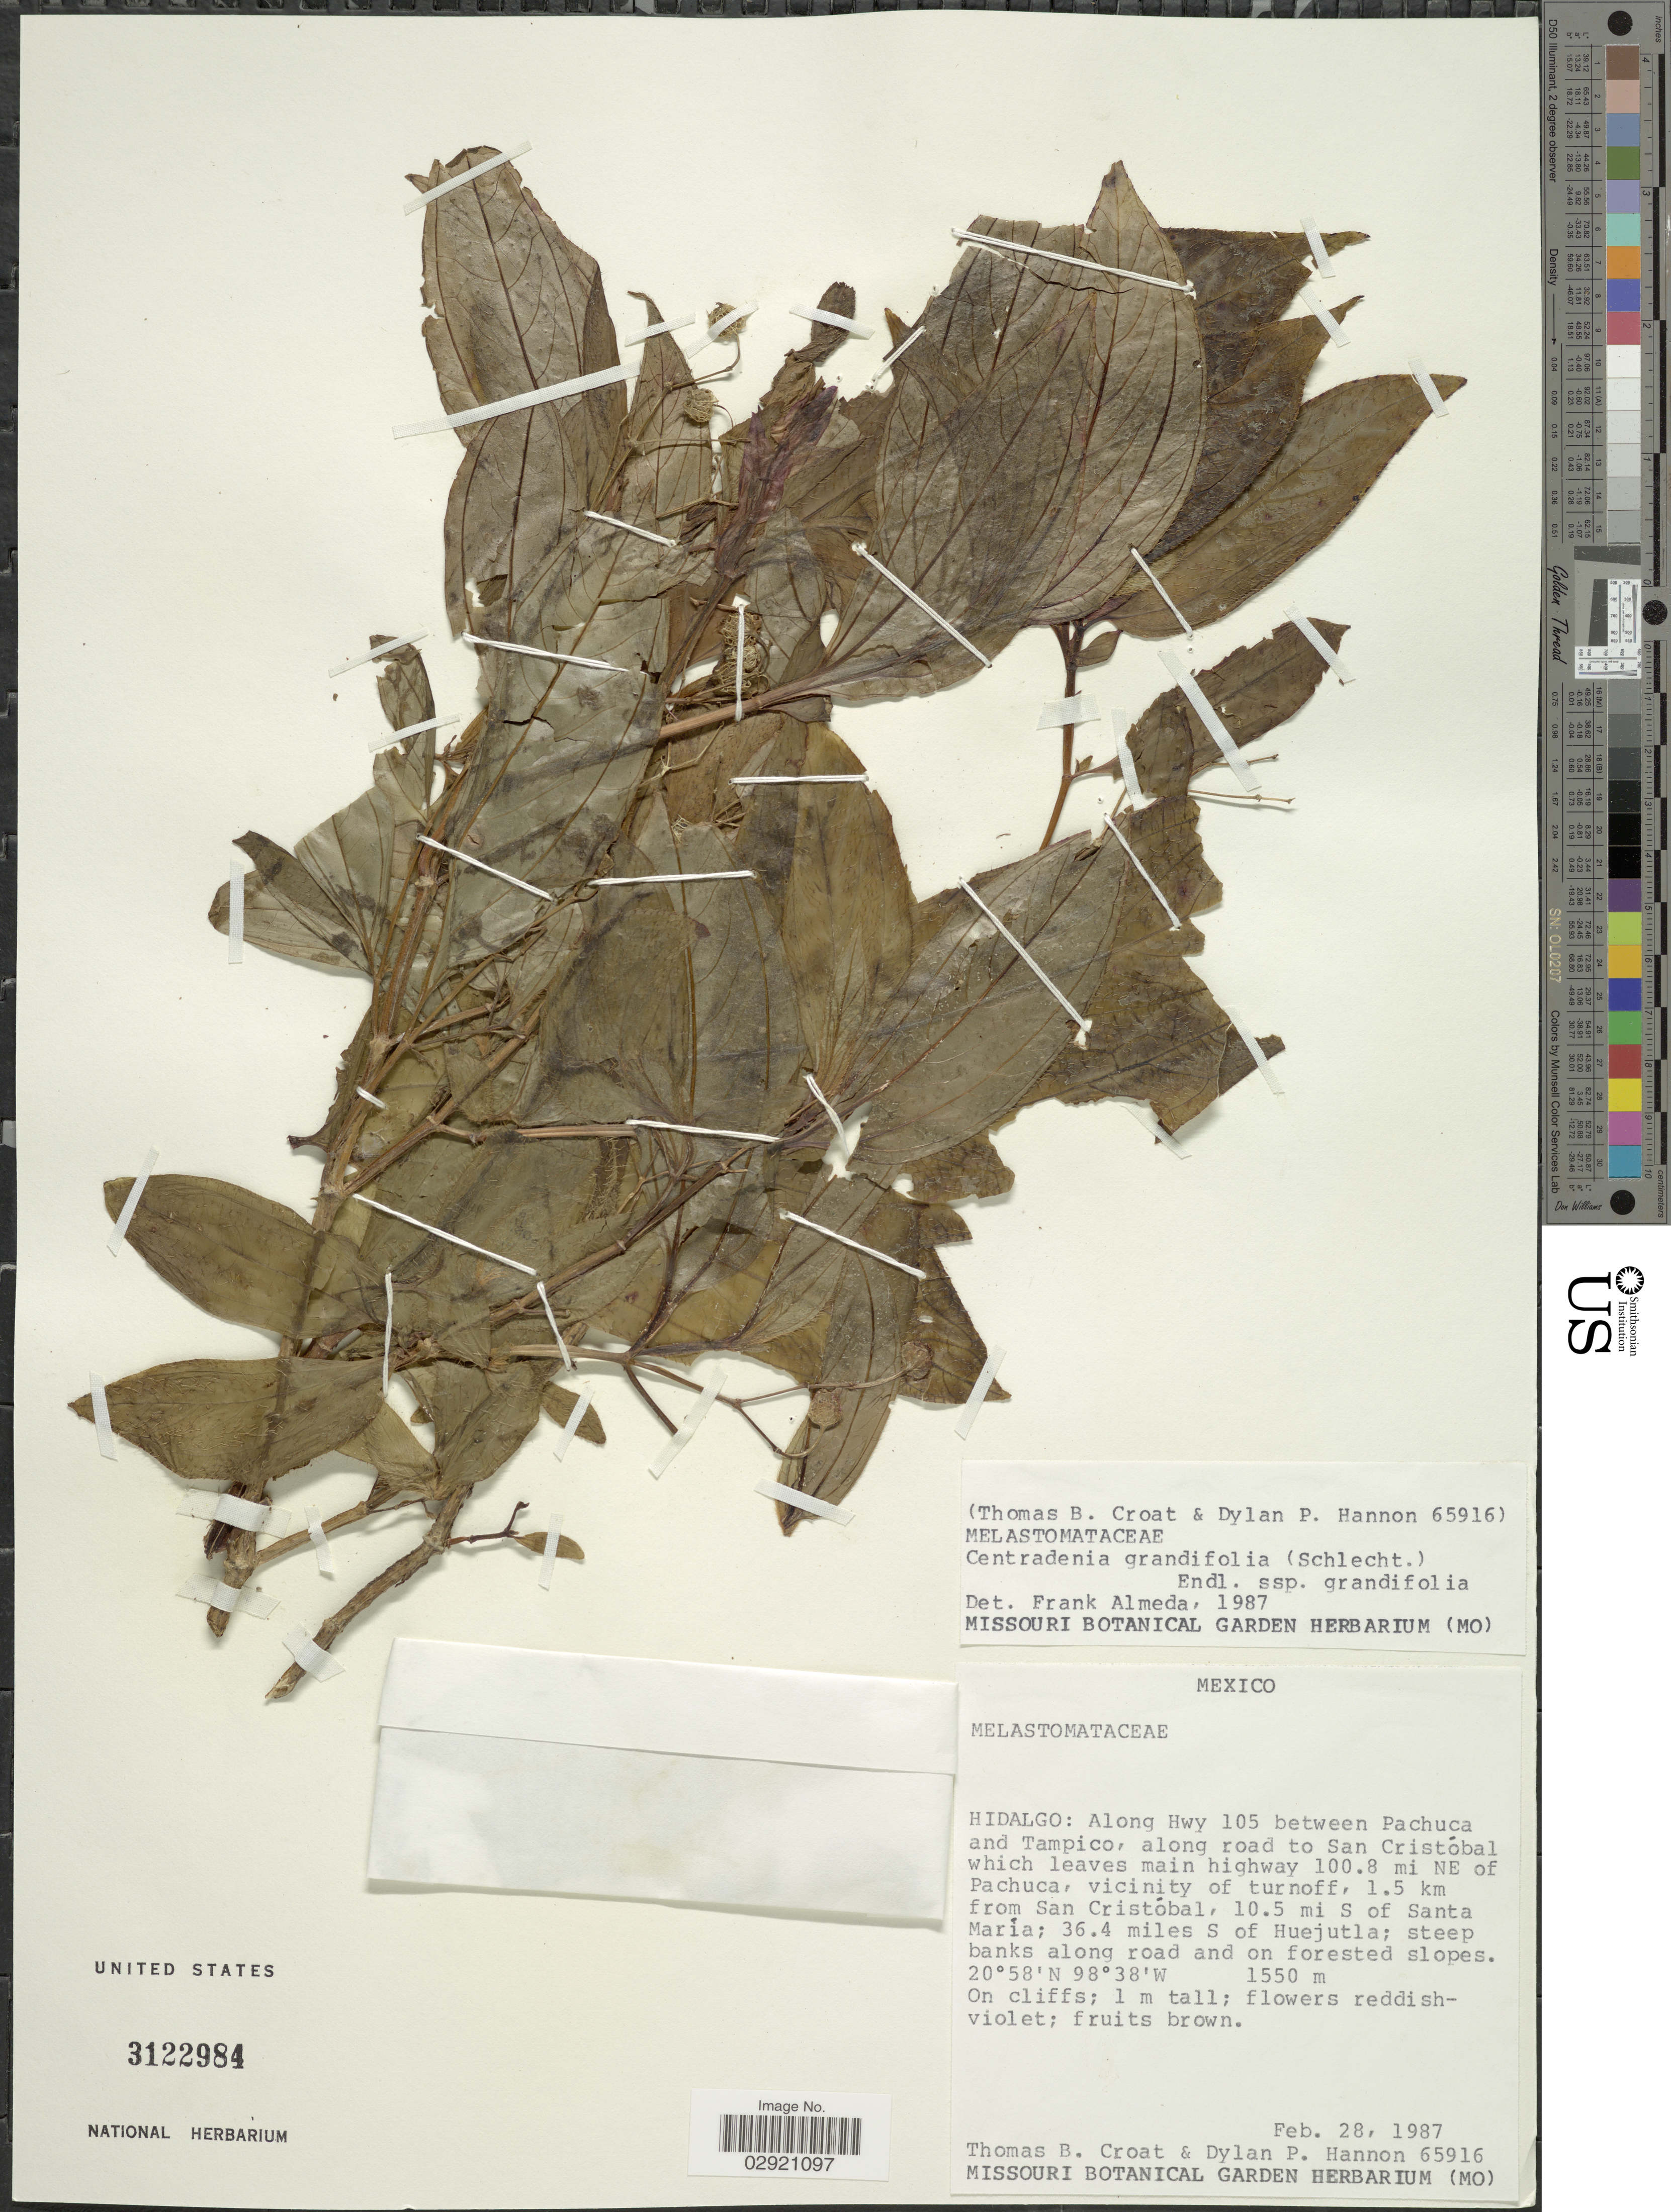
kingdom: Plantae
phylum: Tracheophyta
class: Magnoliopsida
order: Myrtales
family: Melastomataceae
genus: Centradenia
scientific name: Centradenia grandifolia subsp. grandifolia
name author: (Schltdl.) Endl.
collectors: T. B. Croat & D. Hannon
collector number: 65916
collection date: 1987-02-28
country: Mexico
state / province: Hidalgo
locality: Along Hwy 105 between Pachuca and Tampico, along road to San Cristóbal which leaves main highway 100.8 mi NE of Pachuca, vicinity of turnoff, 1.5 km from San Cristóbal, 10.5 mi S of Santa María; 36.4 miles S of Huejutla.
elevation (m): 1550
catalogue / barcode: US 3122984